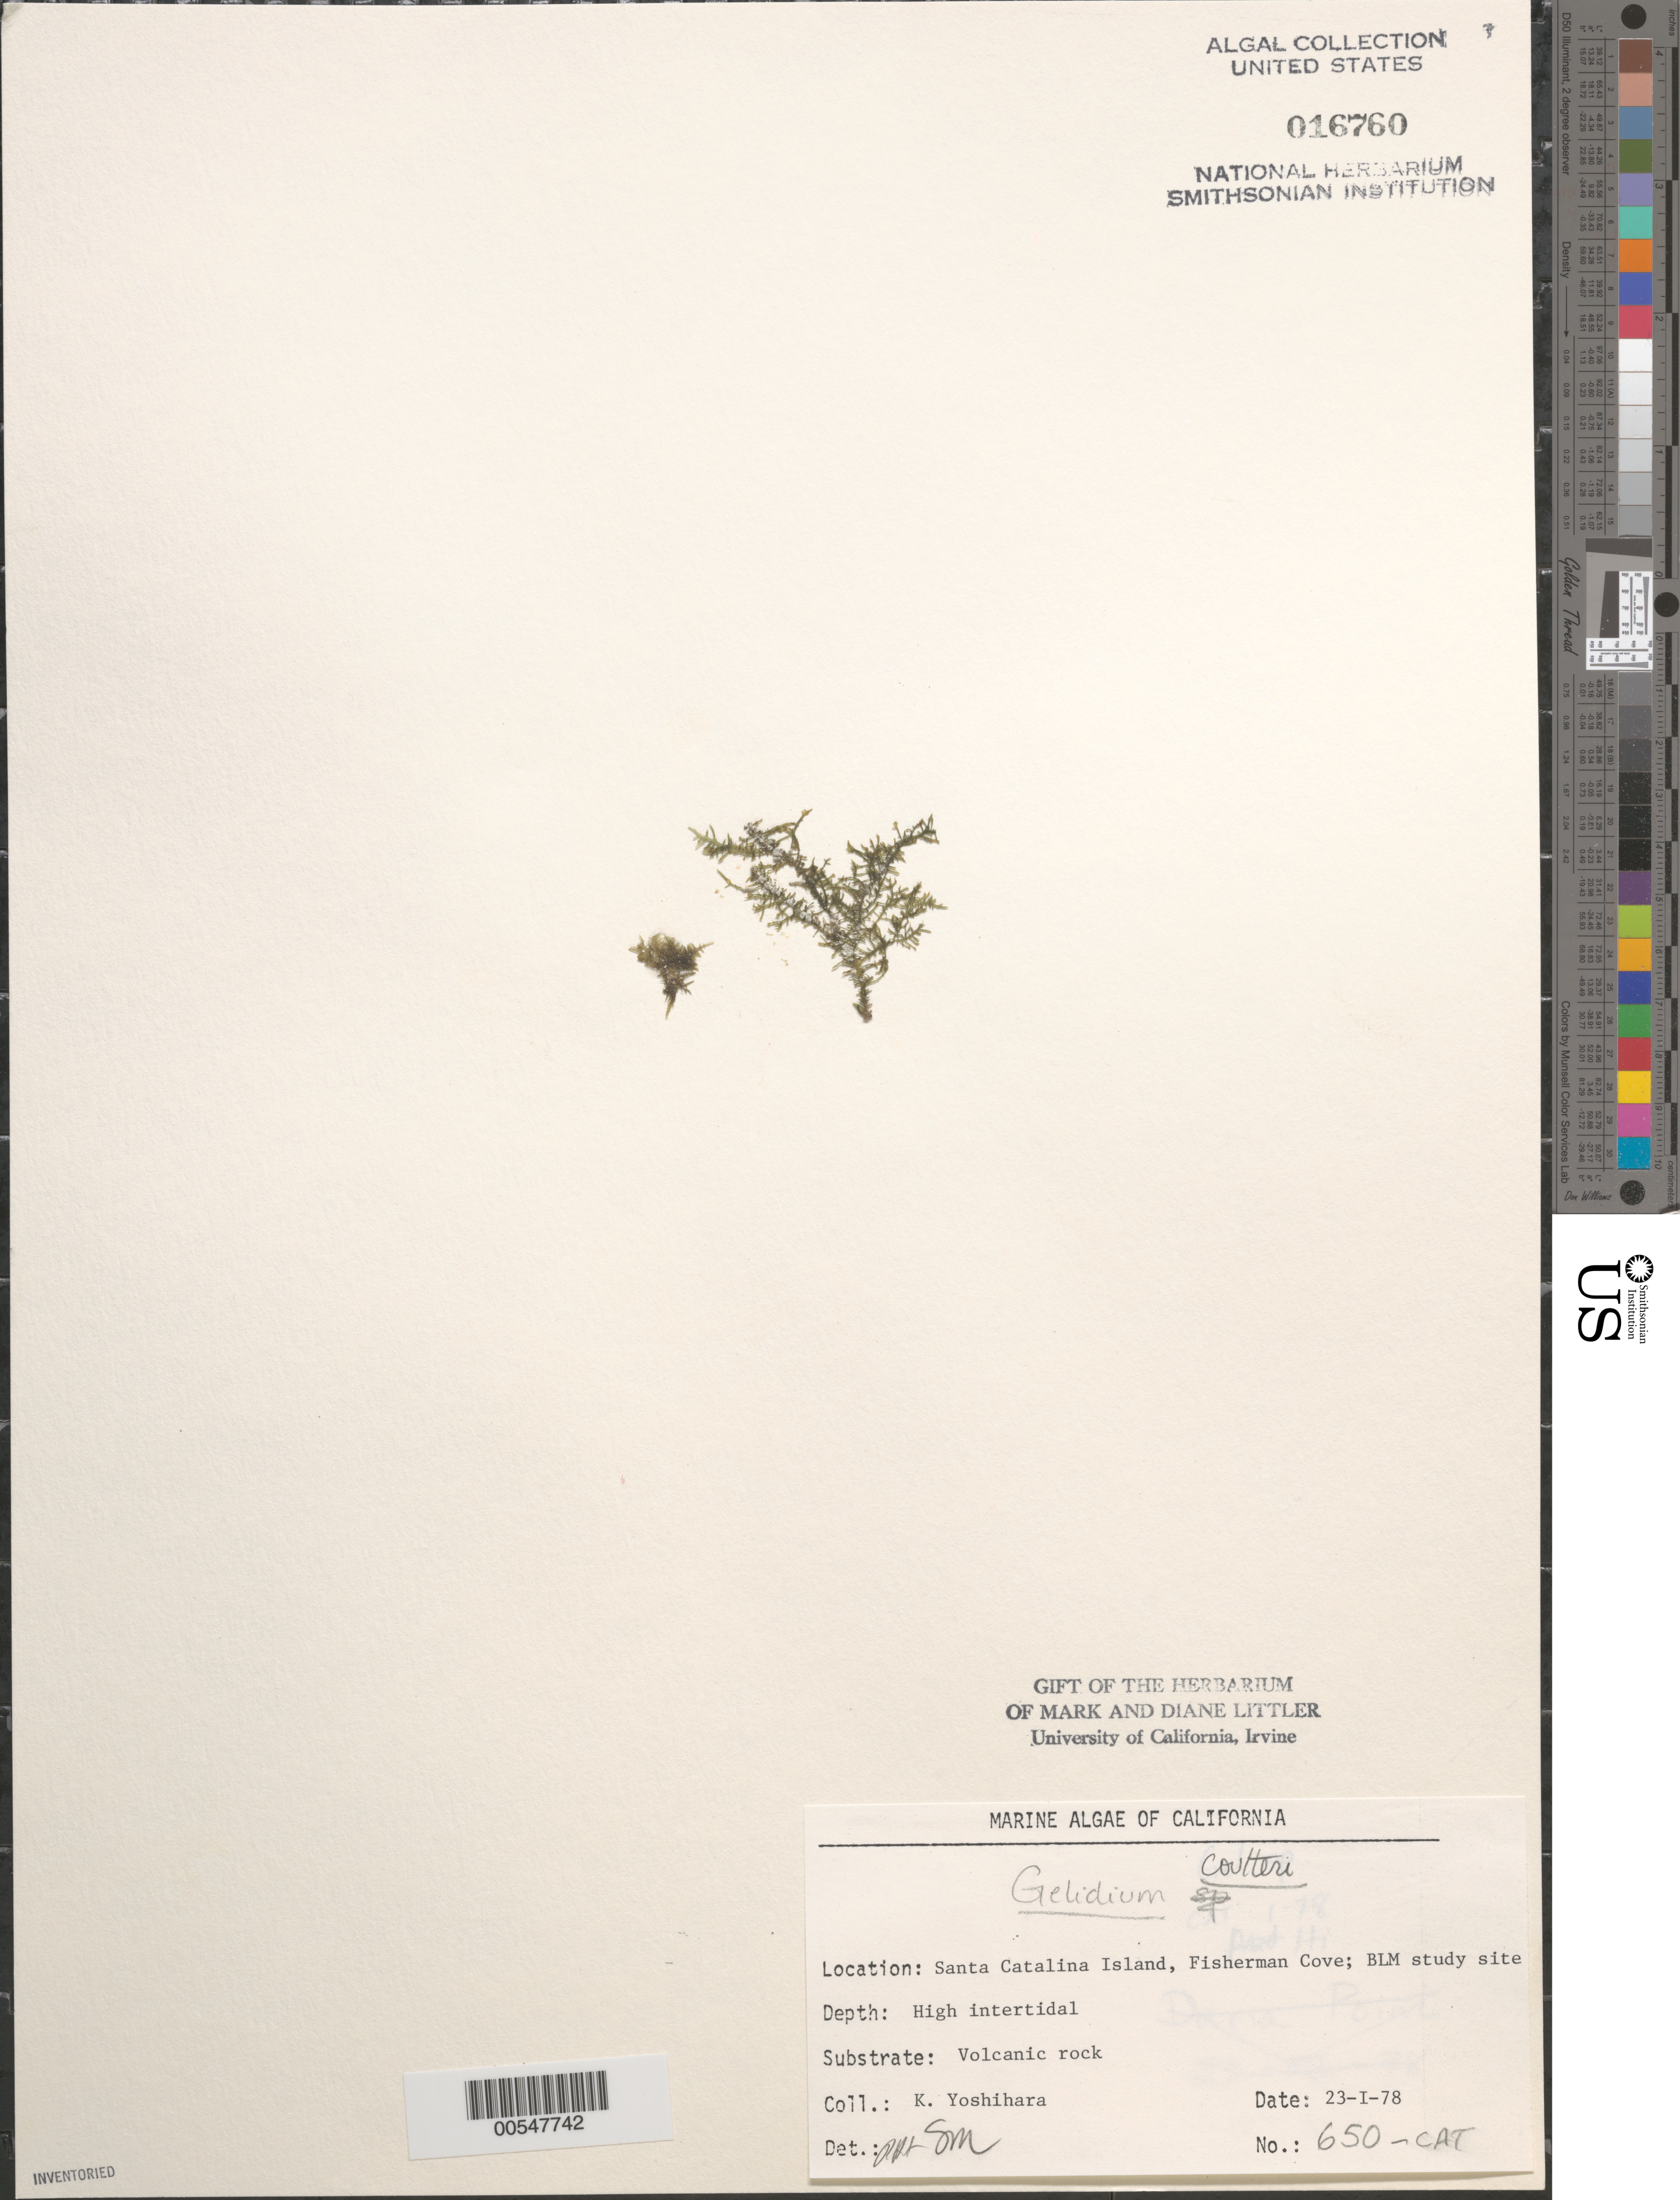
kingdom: Plantae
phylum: Rhodophyta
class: Florideophyceae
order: Gelidiales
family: Gelidiaceae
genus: Gelidium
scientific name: Gelidium coulteri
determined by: Murray, S. N.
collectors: S. N. Murray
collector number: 650-cat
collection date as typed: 23 Jan 1978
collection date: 1978-01-23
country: United States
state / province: California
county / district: Los Angeles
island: Santa Catalina Island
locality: Fishermen Cove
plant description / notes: BLM-SOCALBIGHT Rocky Intertidal Survey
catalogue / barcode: US 16760